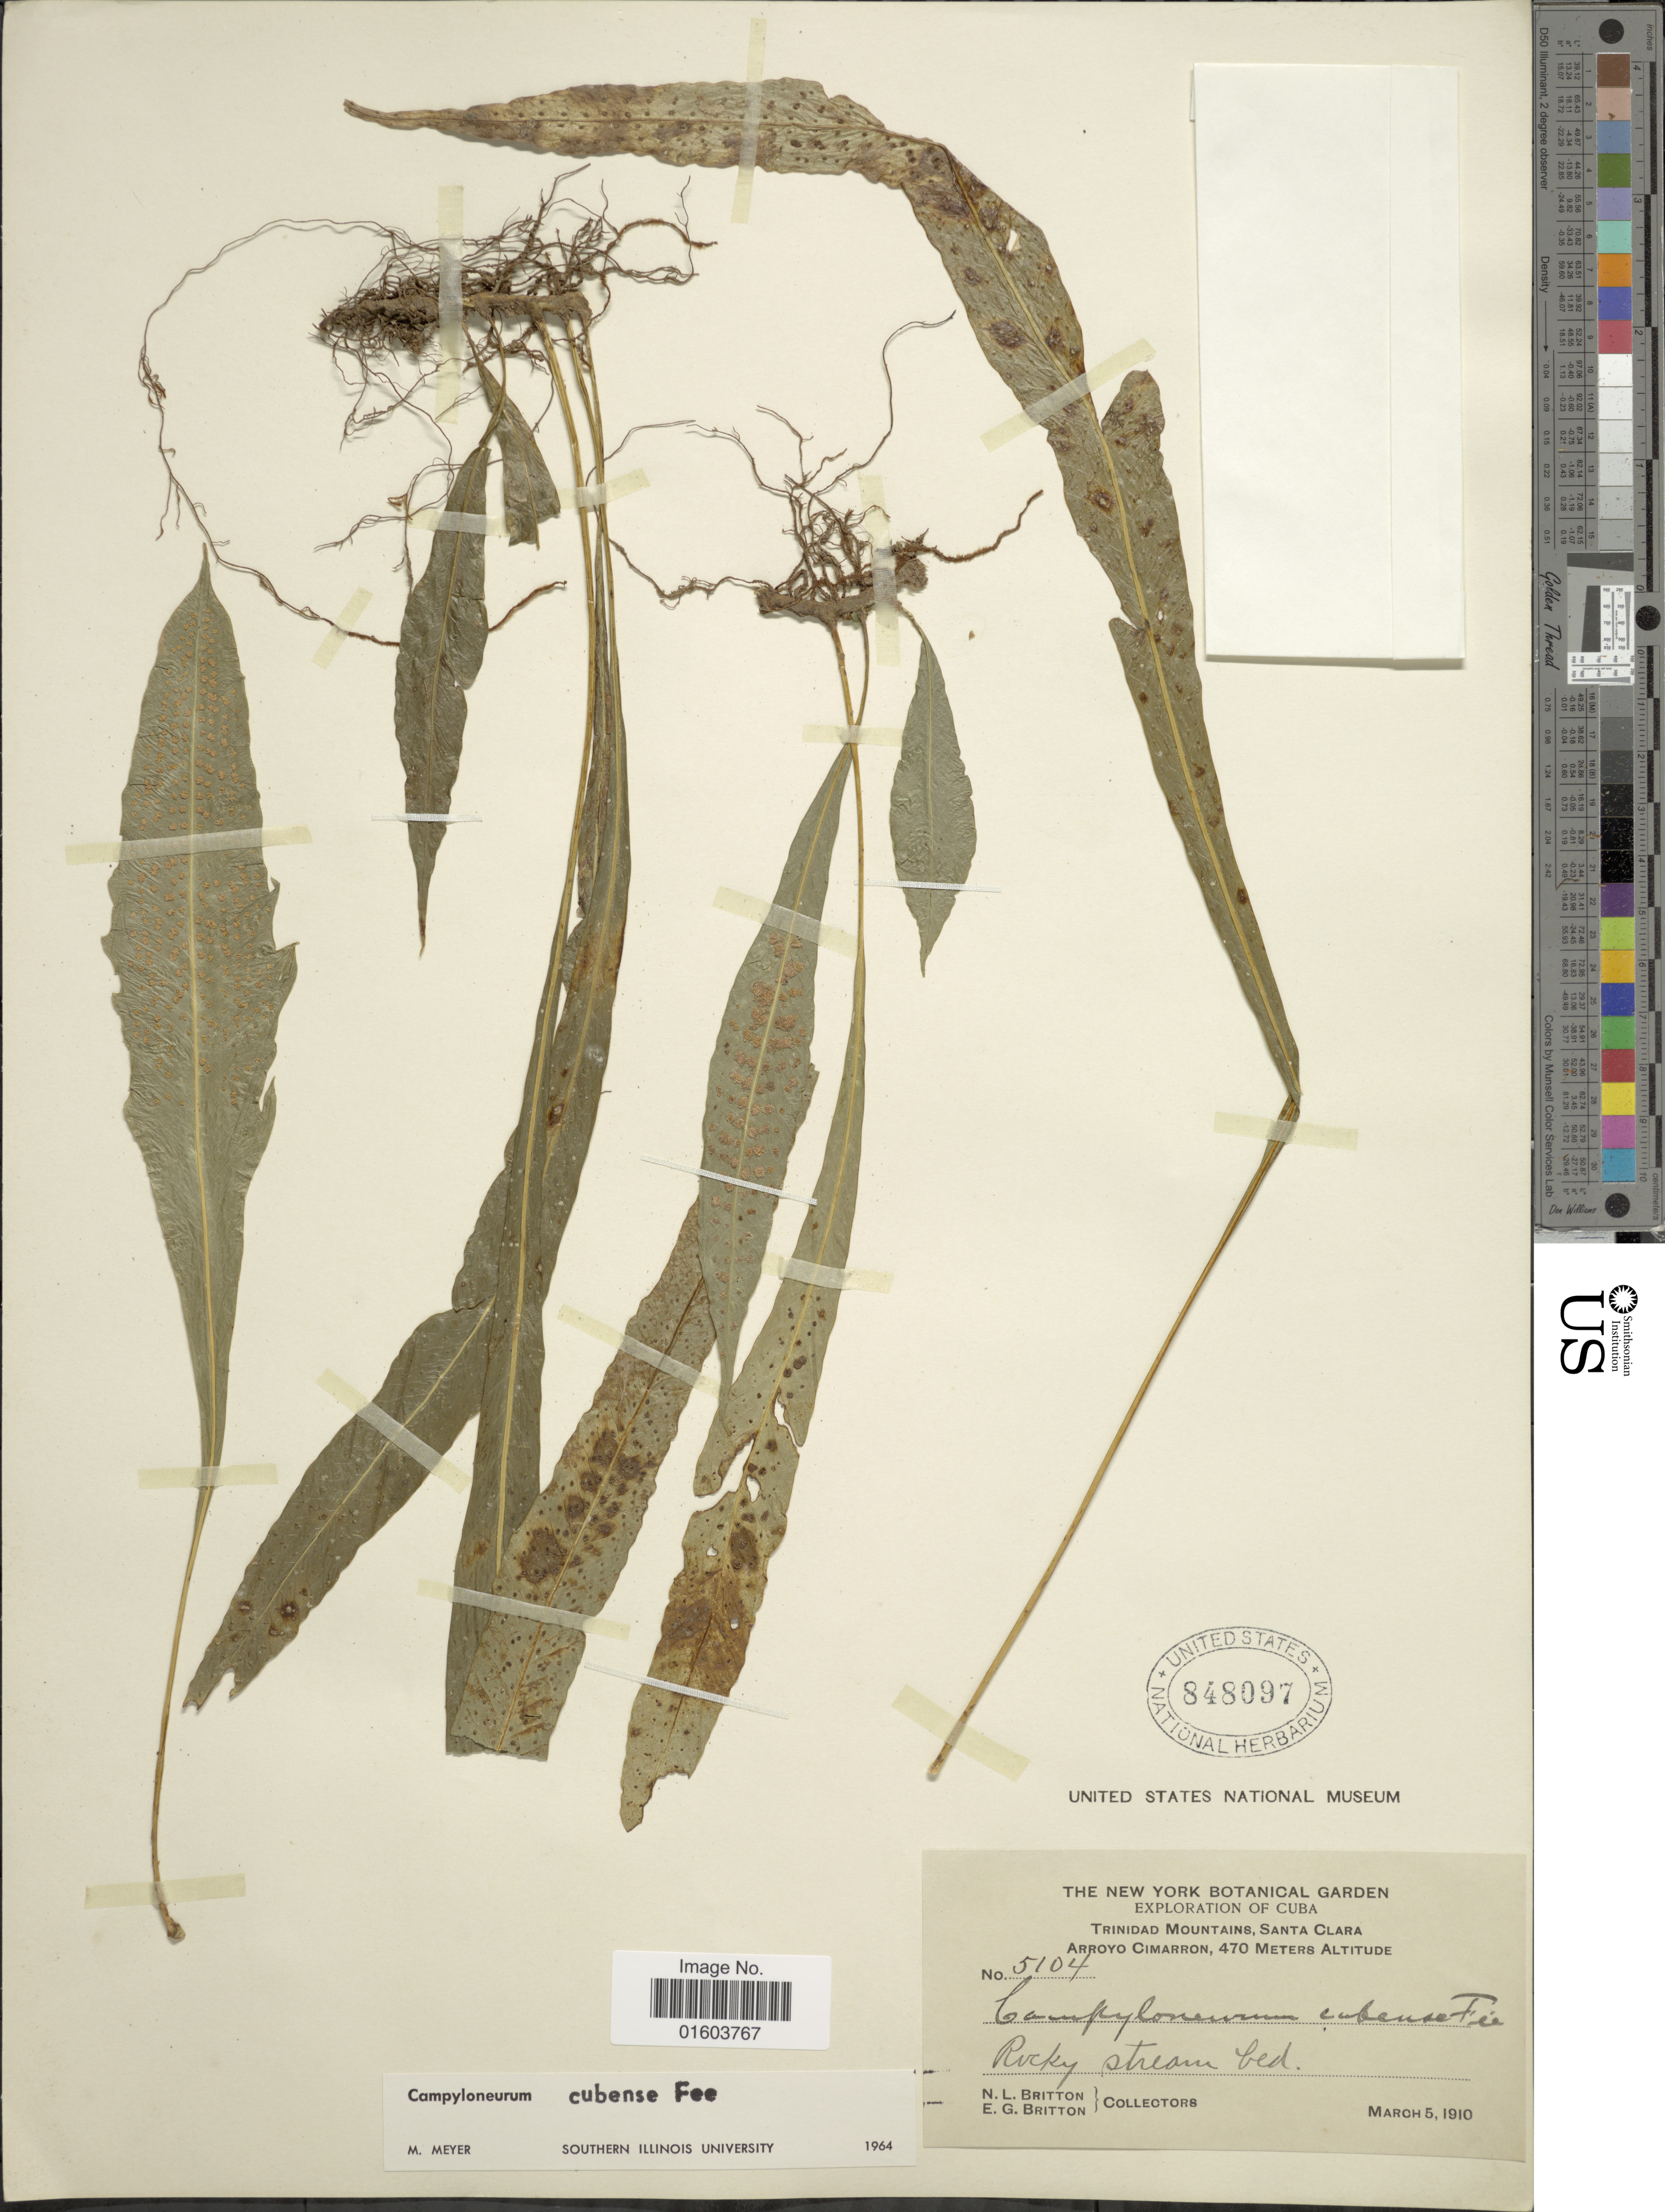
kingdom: Plantae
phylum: Tracheophyta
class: Polypodiopsida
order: Polypodiales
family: Polypodiaceae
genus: Campyloneurum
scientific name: Campyloneurum vexatum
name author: Ching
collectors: N. Britton & E. G. Britton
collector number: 5104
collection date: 1910-03-05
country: Cuba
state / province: Las Villas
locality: Trinidad Mountains, Santa Clara, Arroyo Cimarron.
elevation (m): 470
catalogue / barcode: US 848097